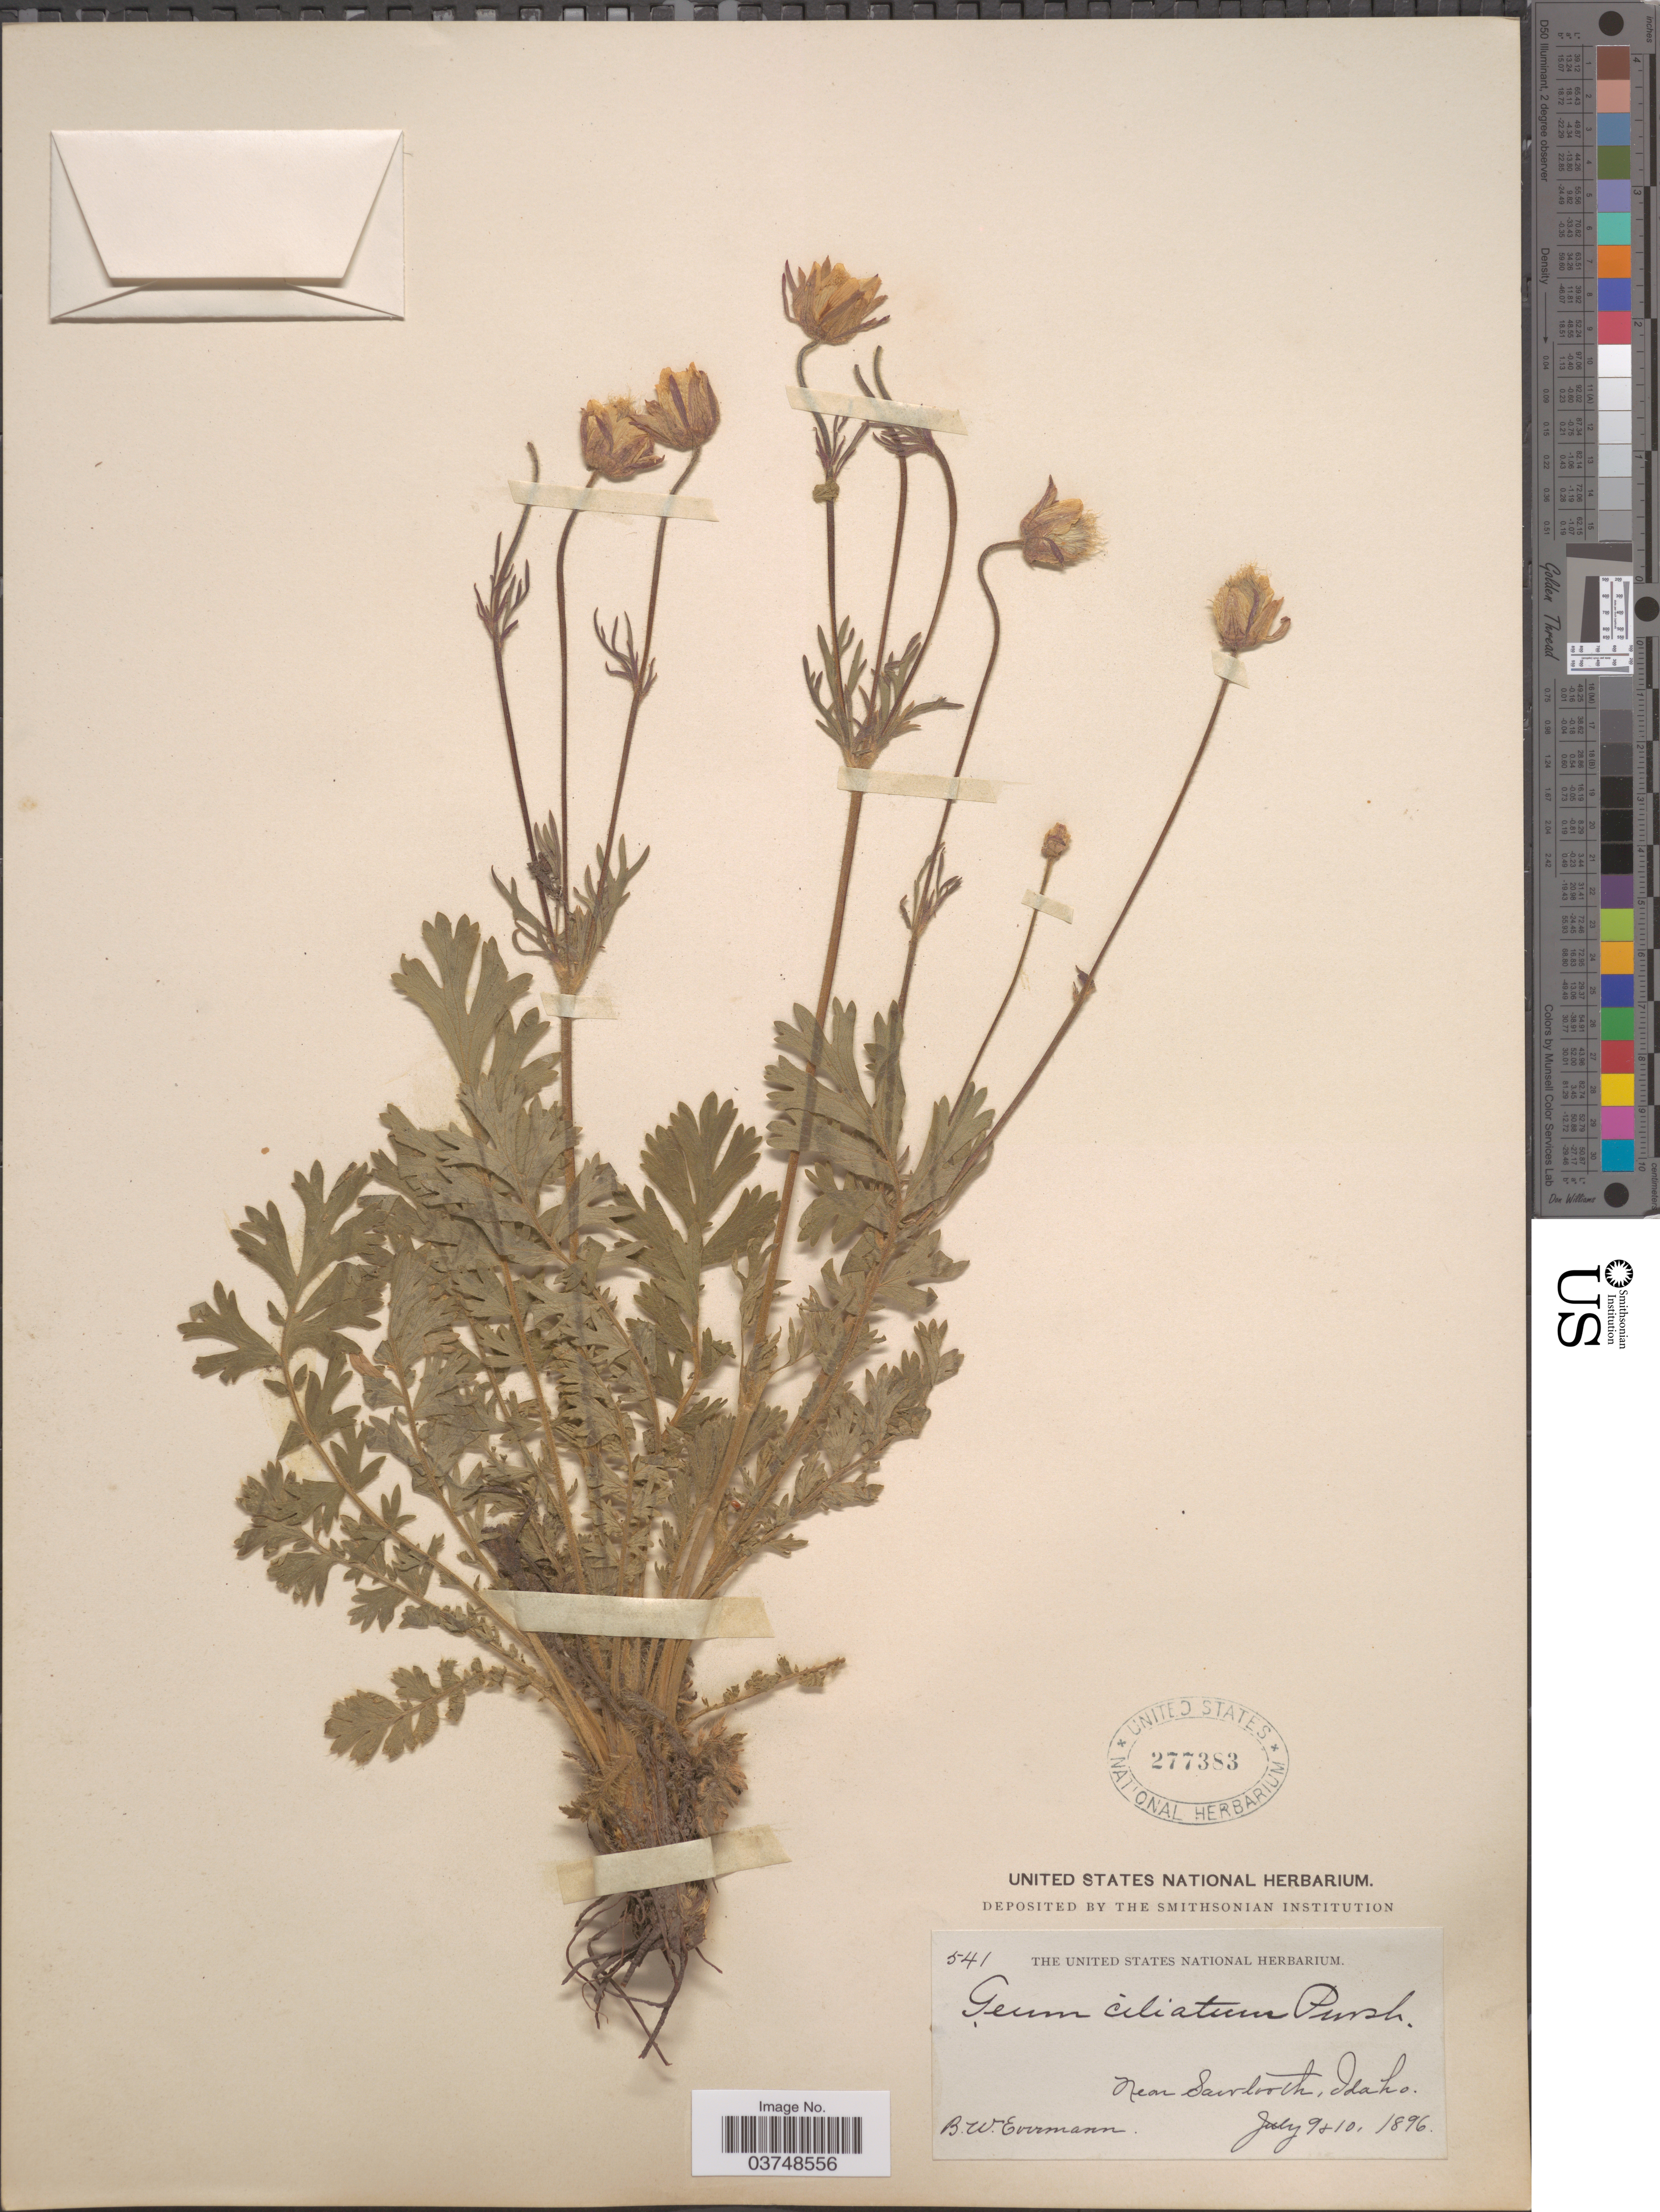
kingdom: Plantae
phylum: Tracheophyta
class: Magnoliopsida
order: Rosales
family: Rosaceae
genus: Geum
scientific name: Geum triflorum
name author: Pursh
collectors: B. W. Evermann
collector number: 541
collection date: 1896-07-09/1896-07-10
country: United States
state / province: Idaho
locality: Near Sawtooth.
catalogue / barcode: US 277383